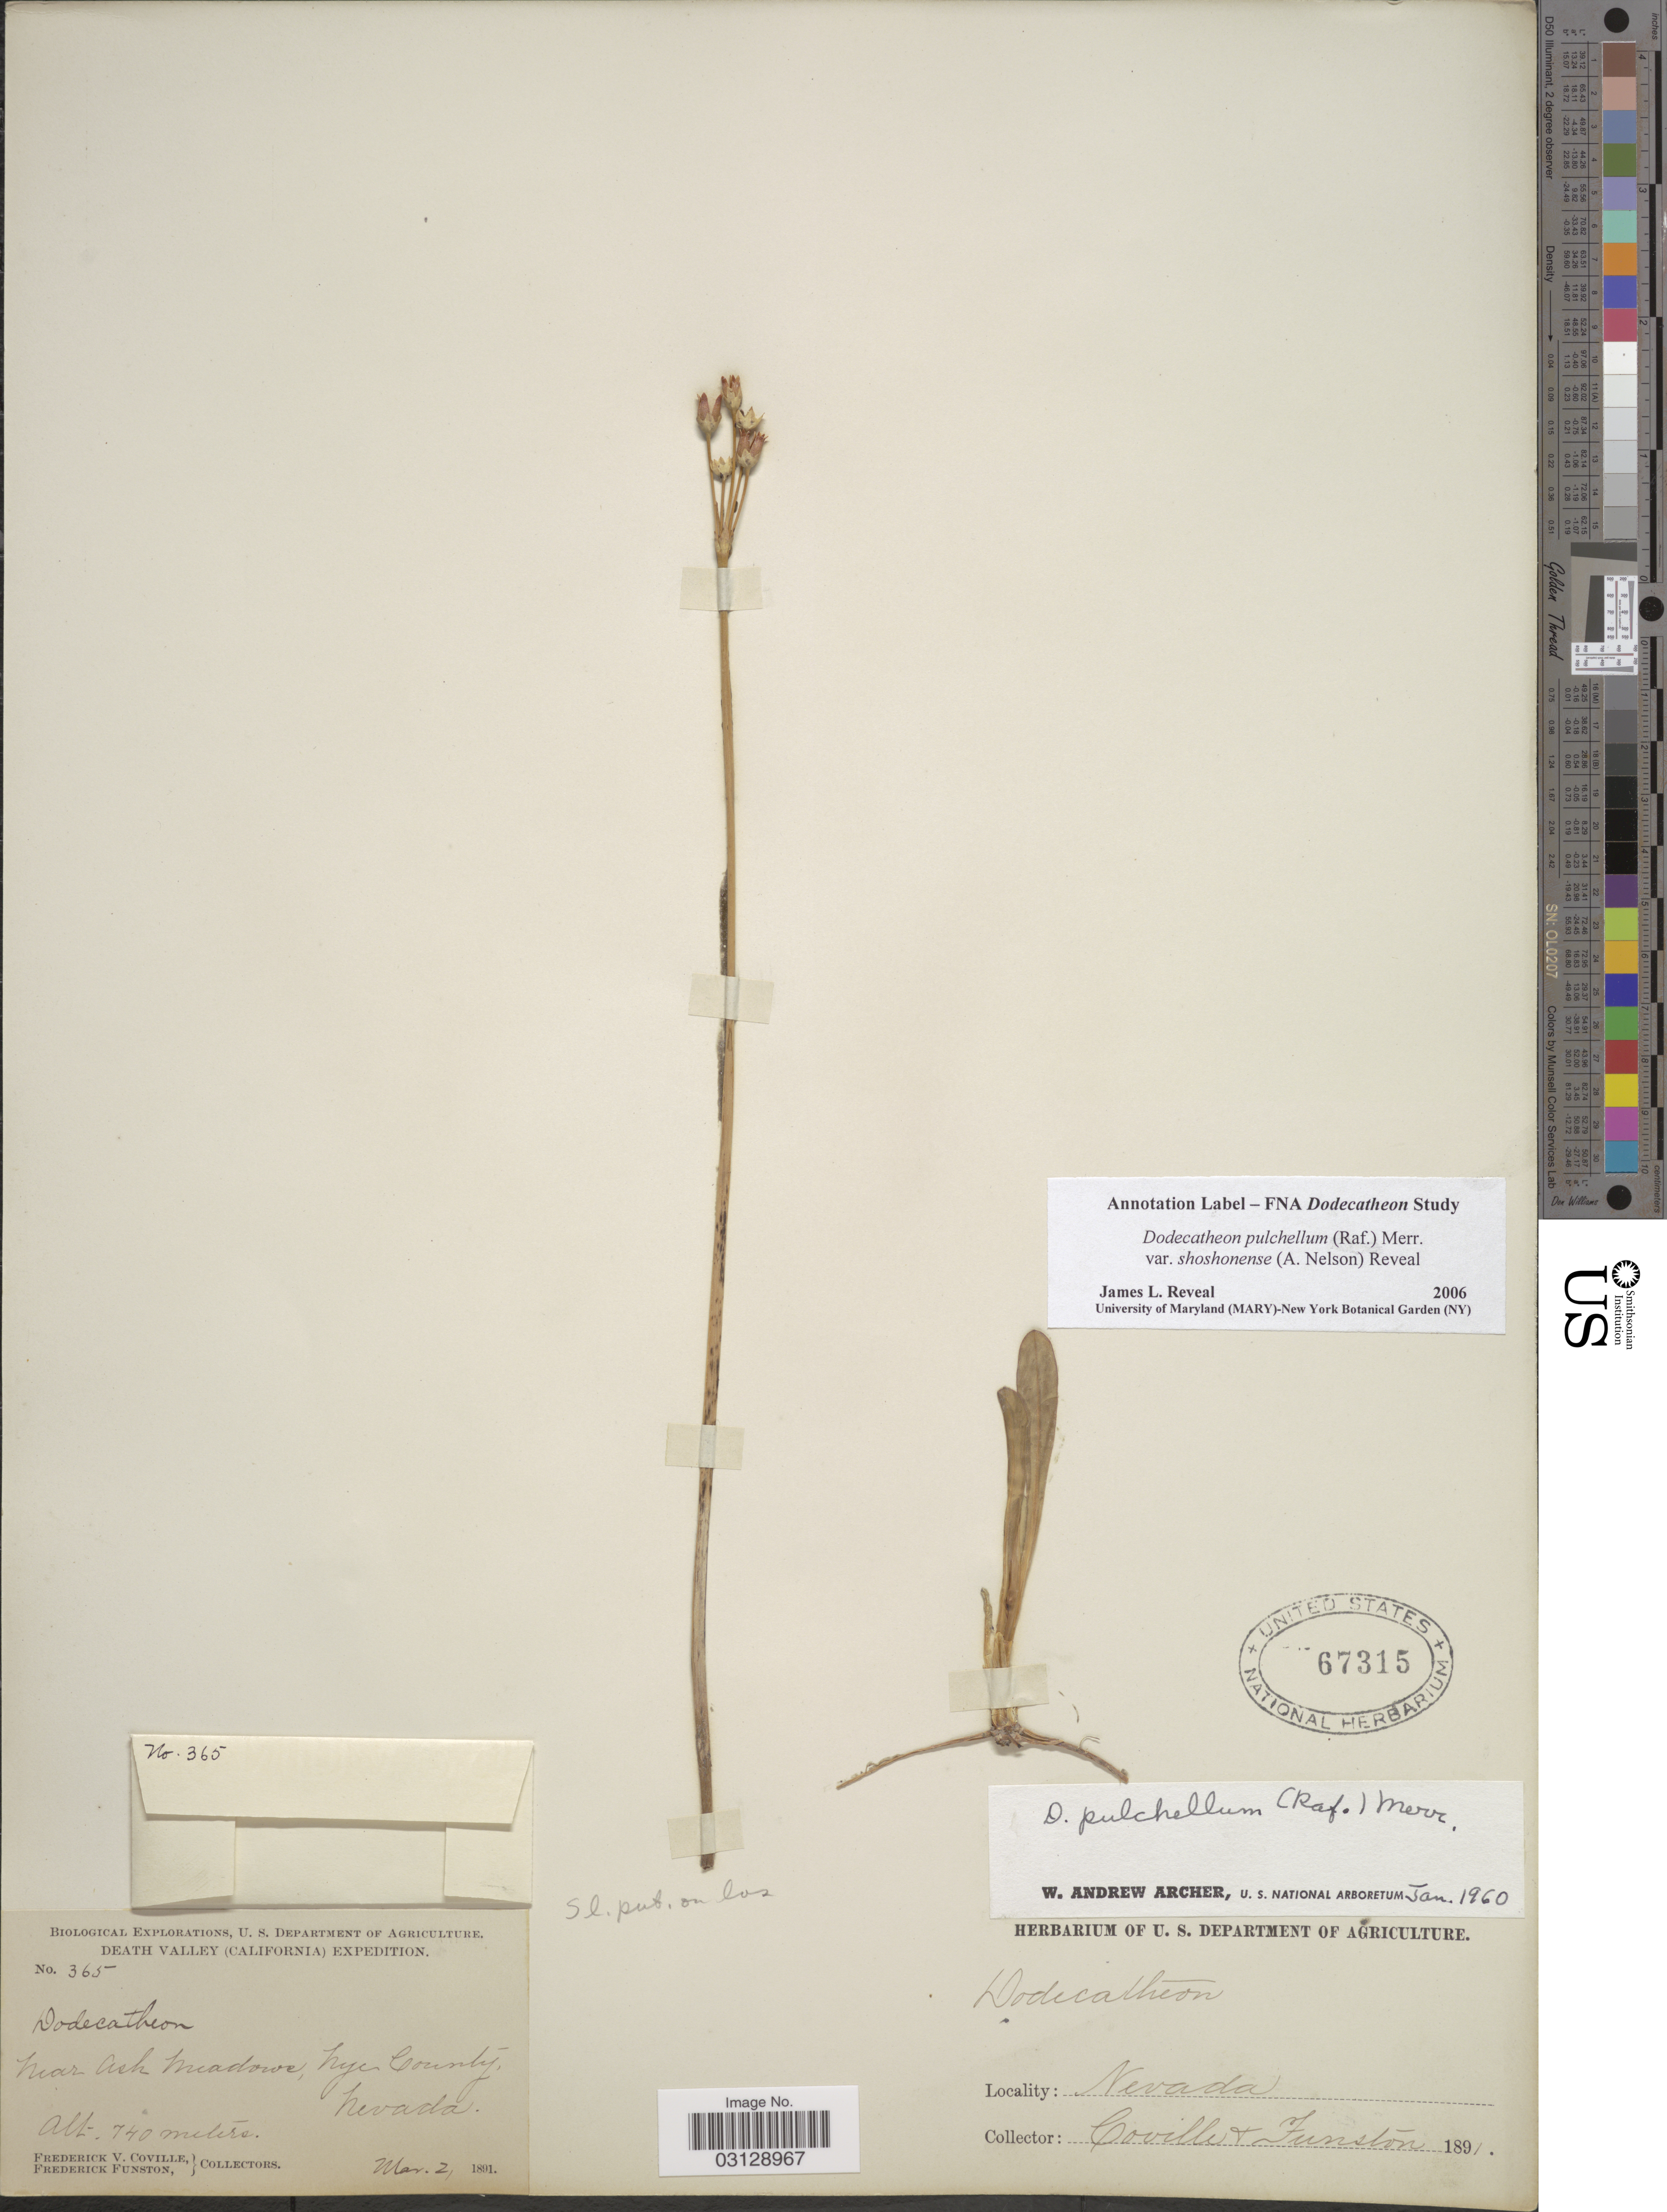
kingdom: Plantae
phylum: Tracheophyta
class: Magnoliopsida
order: Ericales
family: Primulaceae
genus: Dodecatheon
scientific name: Dodecatheon pulchellum var. shoshonense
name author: (A. Nelson) Reveal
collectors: F. V. Coville & F. Funston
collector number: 365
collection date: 1891-03-02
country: United States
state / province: Nevada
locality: Death Valley. Near Ash Meadows, Nye County.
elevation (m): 740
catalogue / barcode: US 67315